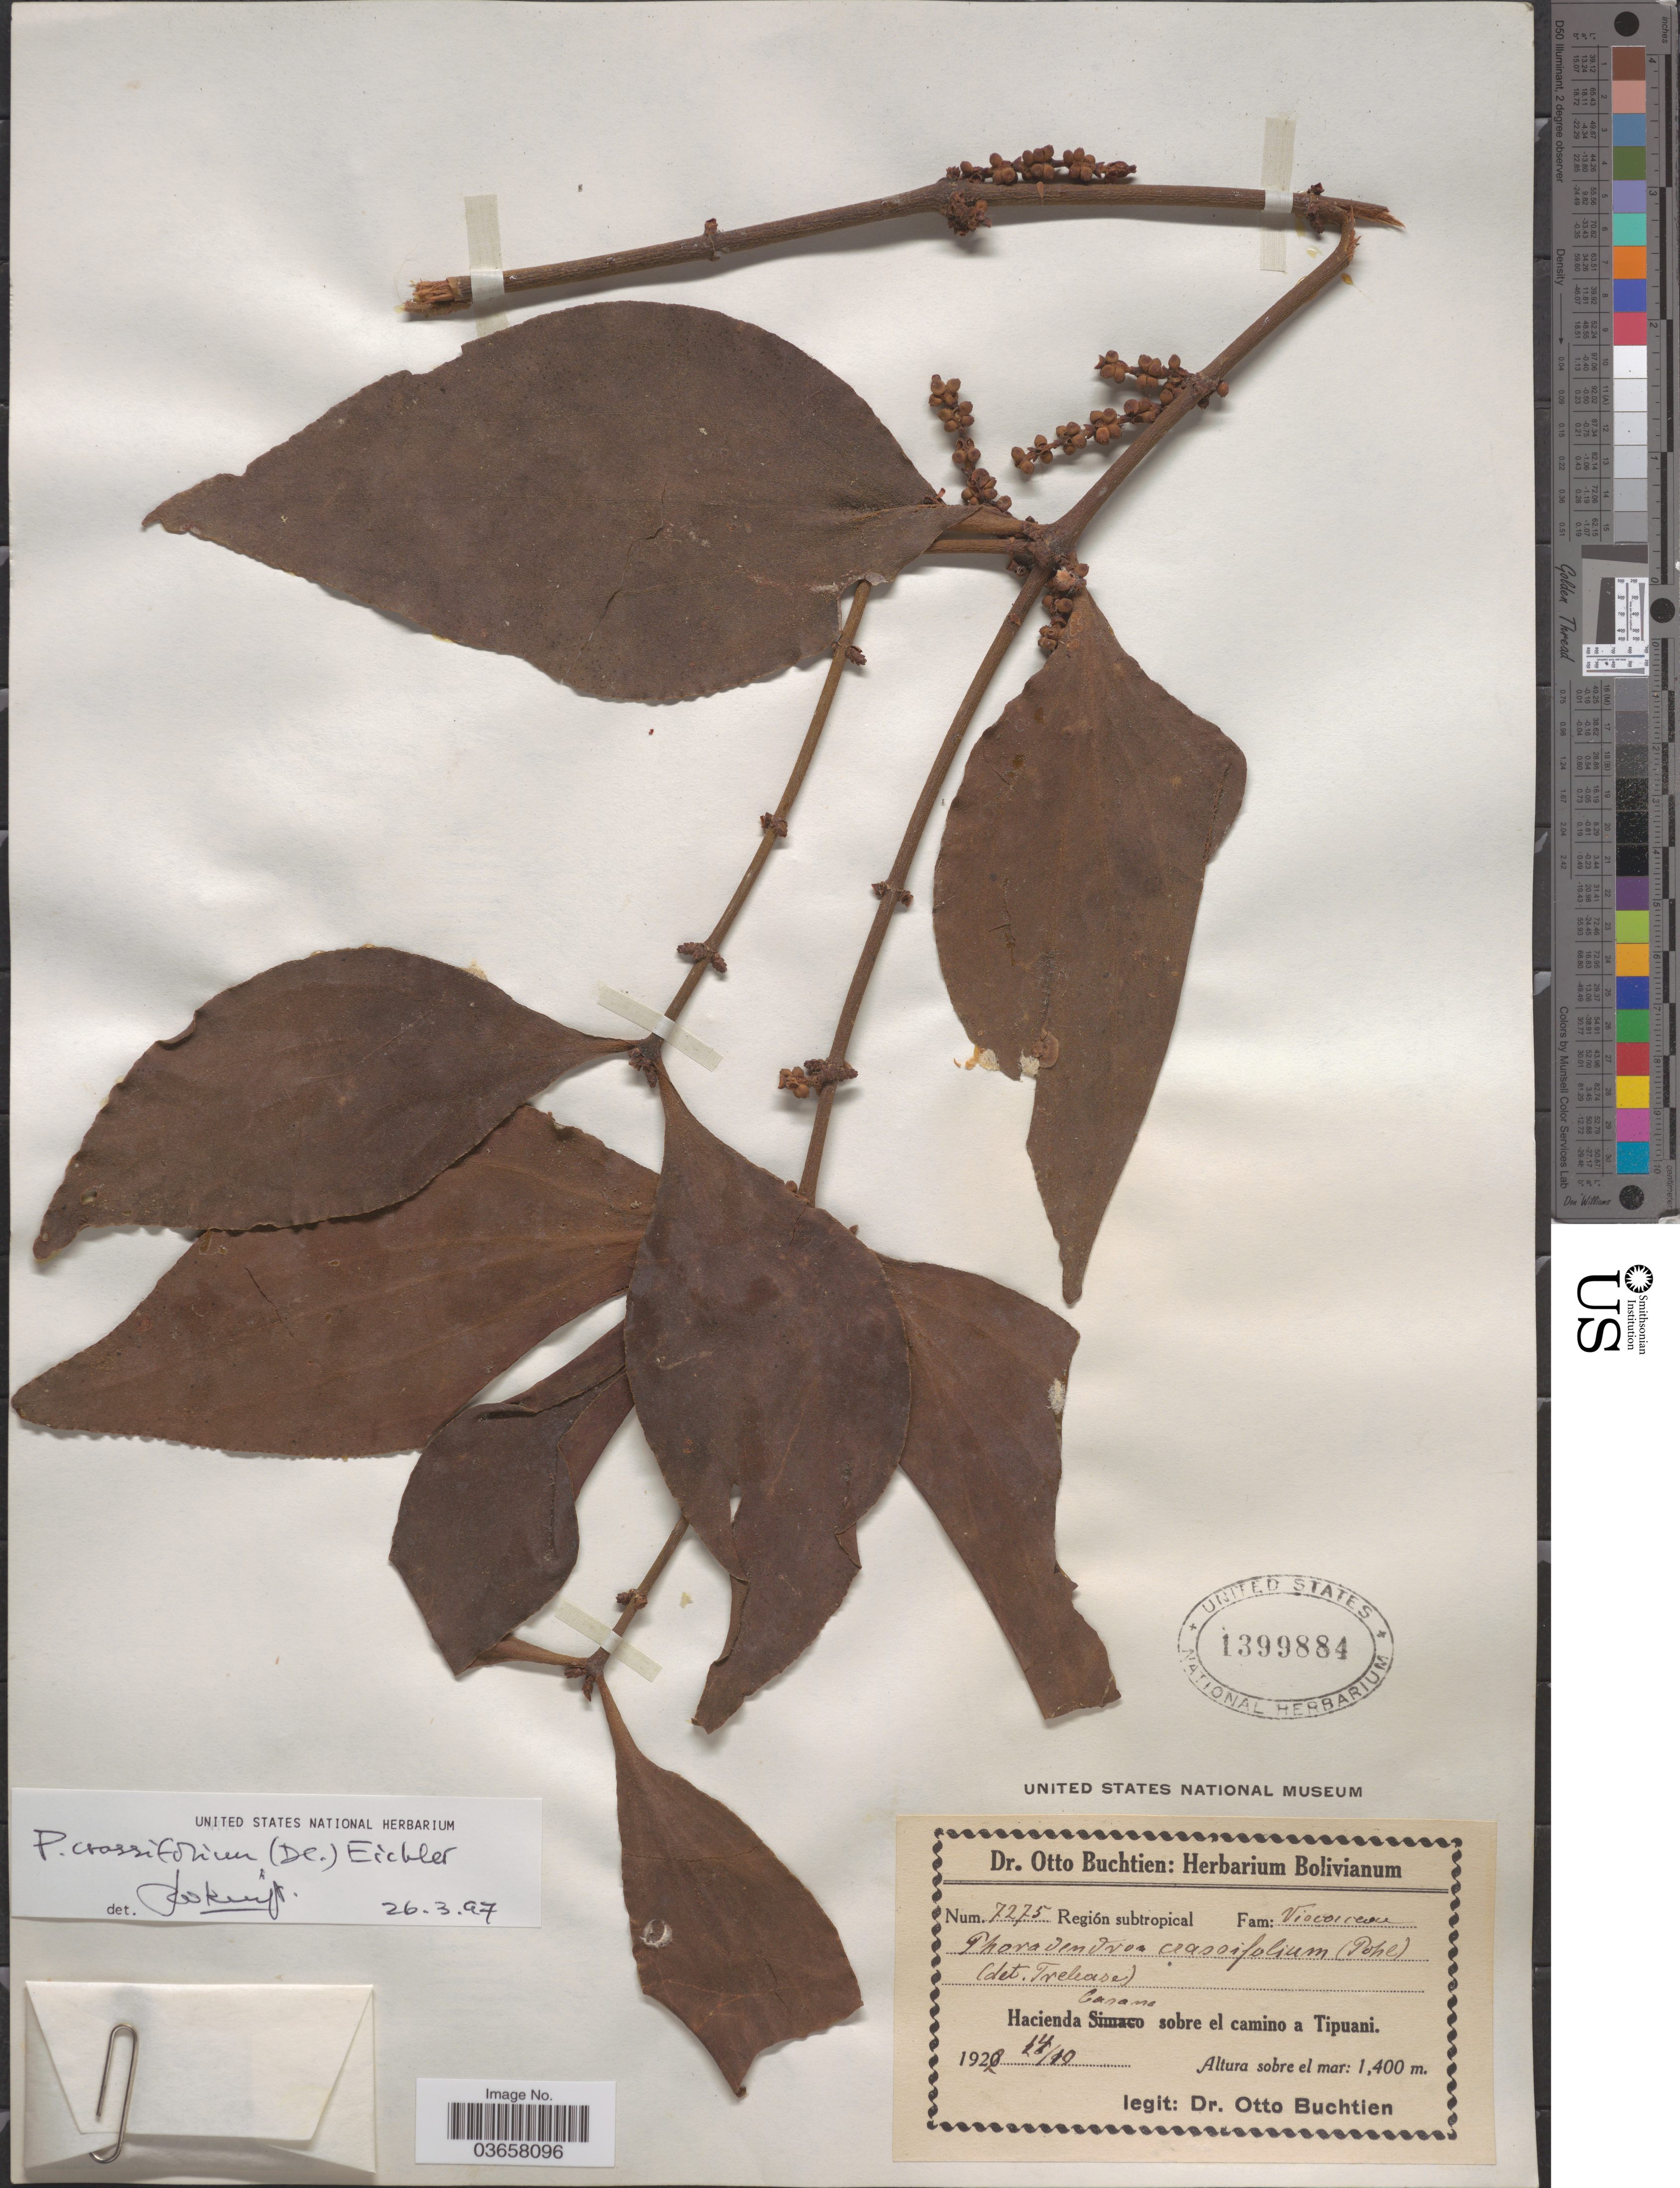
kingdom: Plantae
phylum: Tracheophyta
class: Magnoliopsida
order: Santalales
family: Viscaceae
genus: Phoradendron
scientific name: Phoradendron crassifolium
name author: (Pohl ex DC.) Eichler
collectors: O. Buchtien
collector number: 7275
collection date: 1922-10-14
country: Bolivia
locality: Región subtropical. Hacienda Canana sobre el camino a Tipuani.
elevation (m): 1400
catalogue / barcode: US 1399884